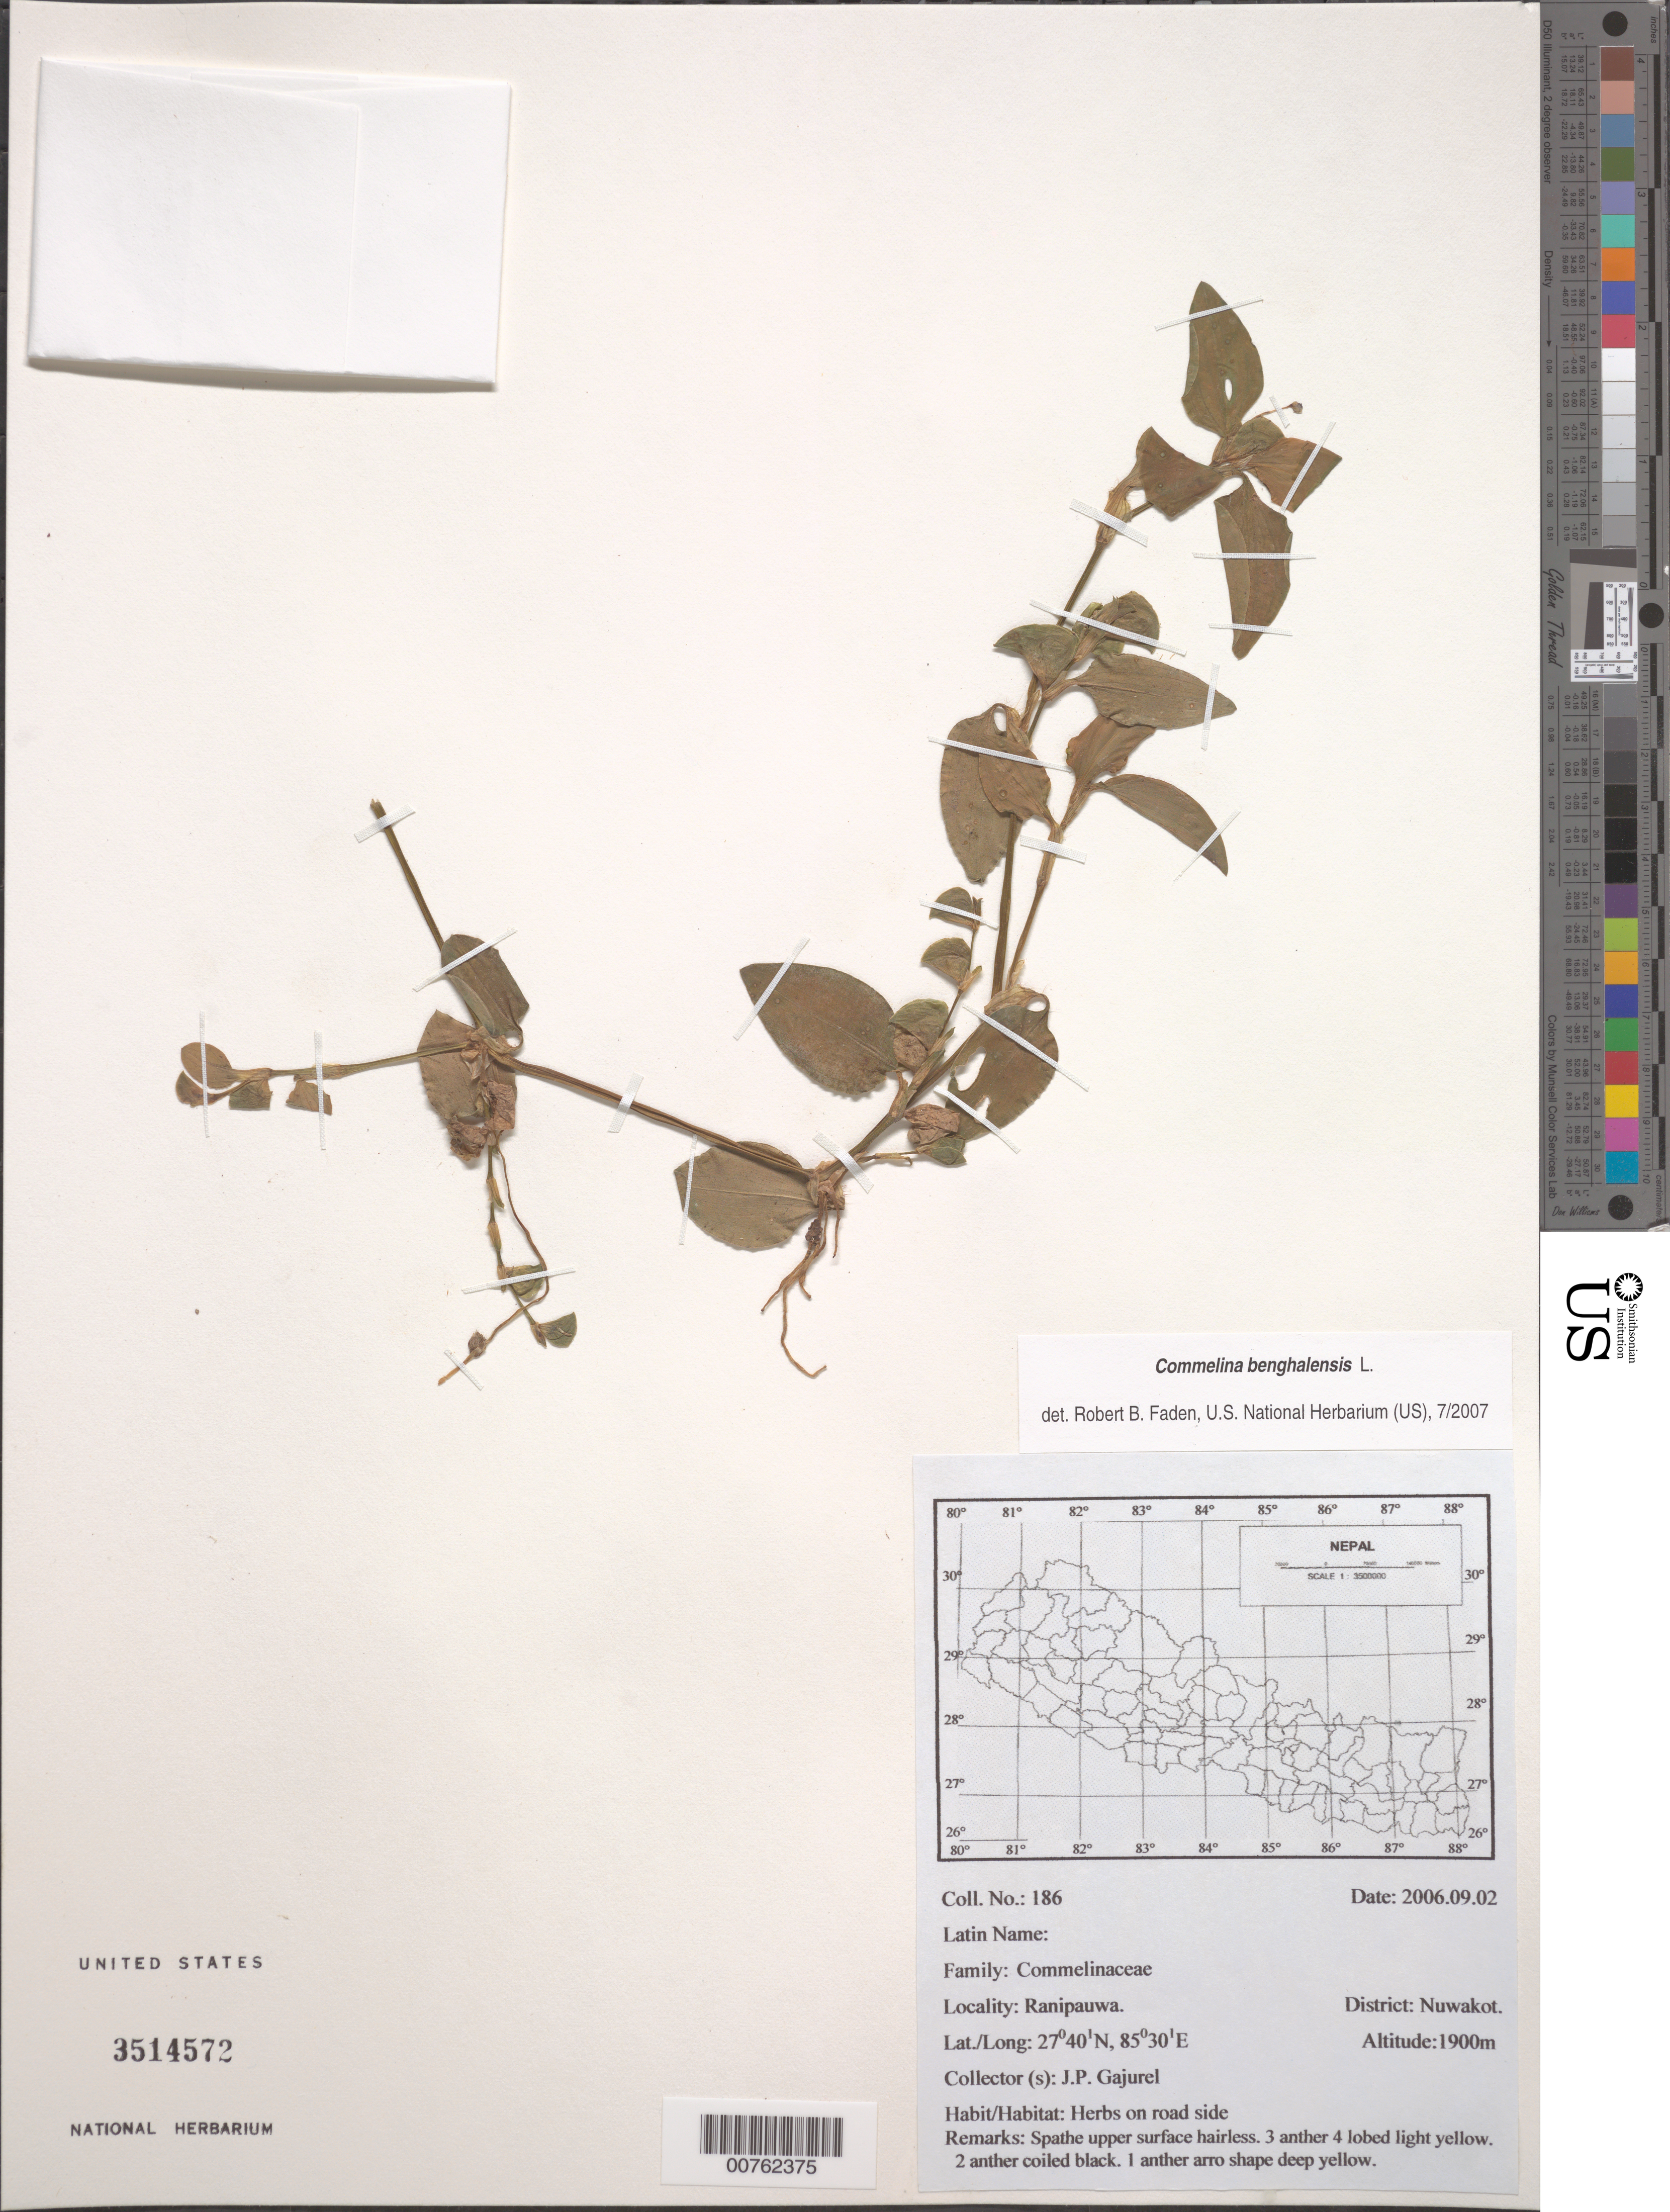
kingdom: Plantae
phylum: Tracheophyta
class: Liliopsida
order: Commelinales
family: Commelinaceae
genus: Commelina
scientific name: Commelina benghalensis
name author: L.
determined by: Faden, Robert B., (US), Smithsonian Institution - National Museum of Natural History (UNITED STATES)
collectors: J. Gajurel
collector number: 186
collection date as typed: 02 Sep 2006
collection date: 2006-09-02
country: Nepal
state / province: Bagmati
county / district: Nuwakot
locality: Ranipauwa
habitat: Herbs on road side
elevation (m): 1900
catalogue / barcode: US 3514572